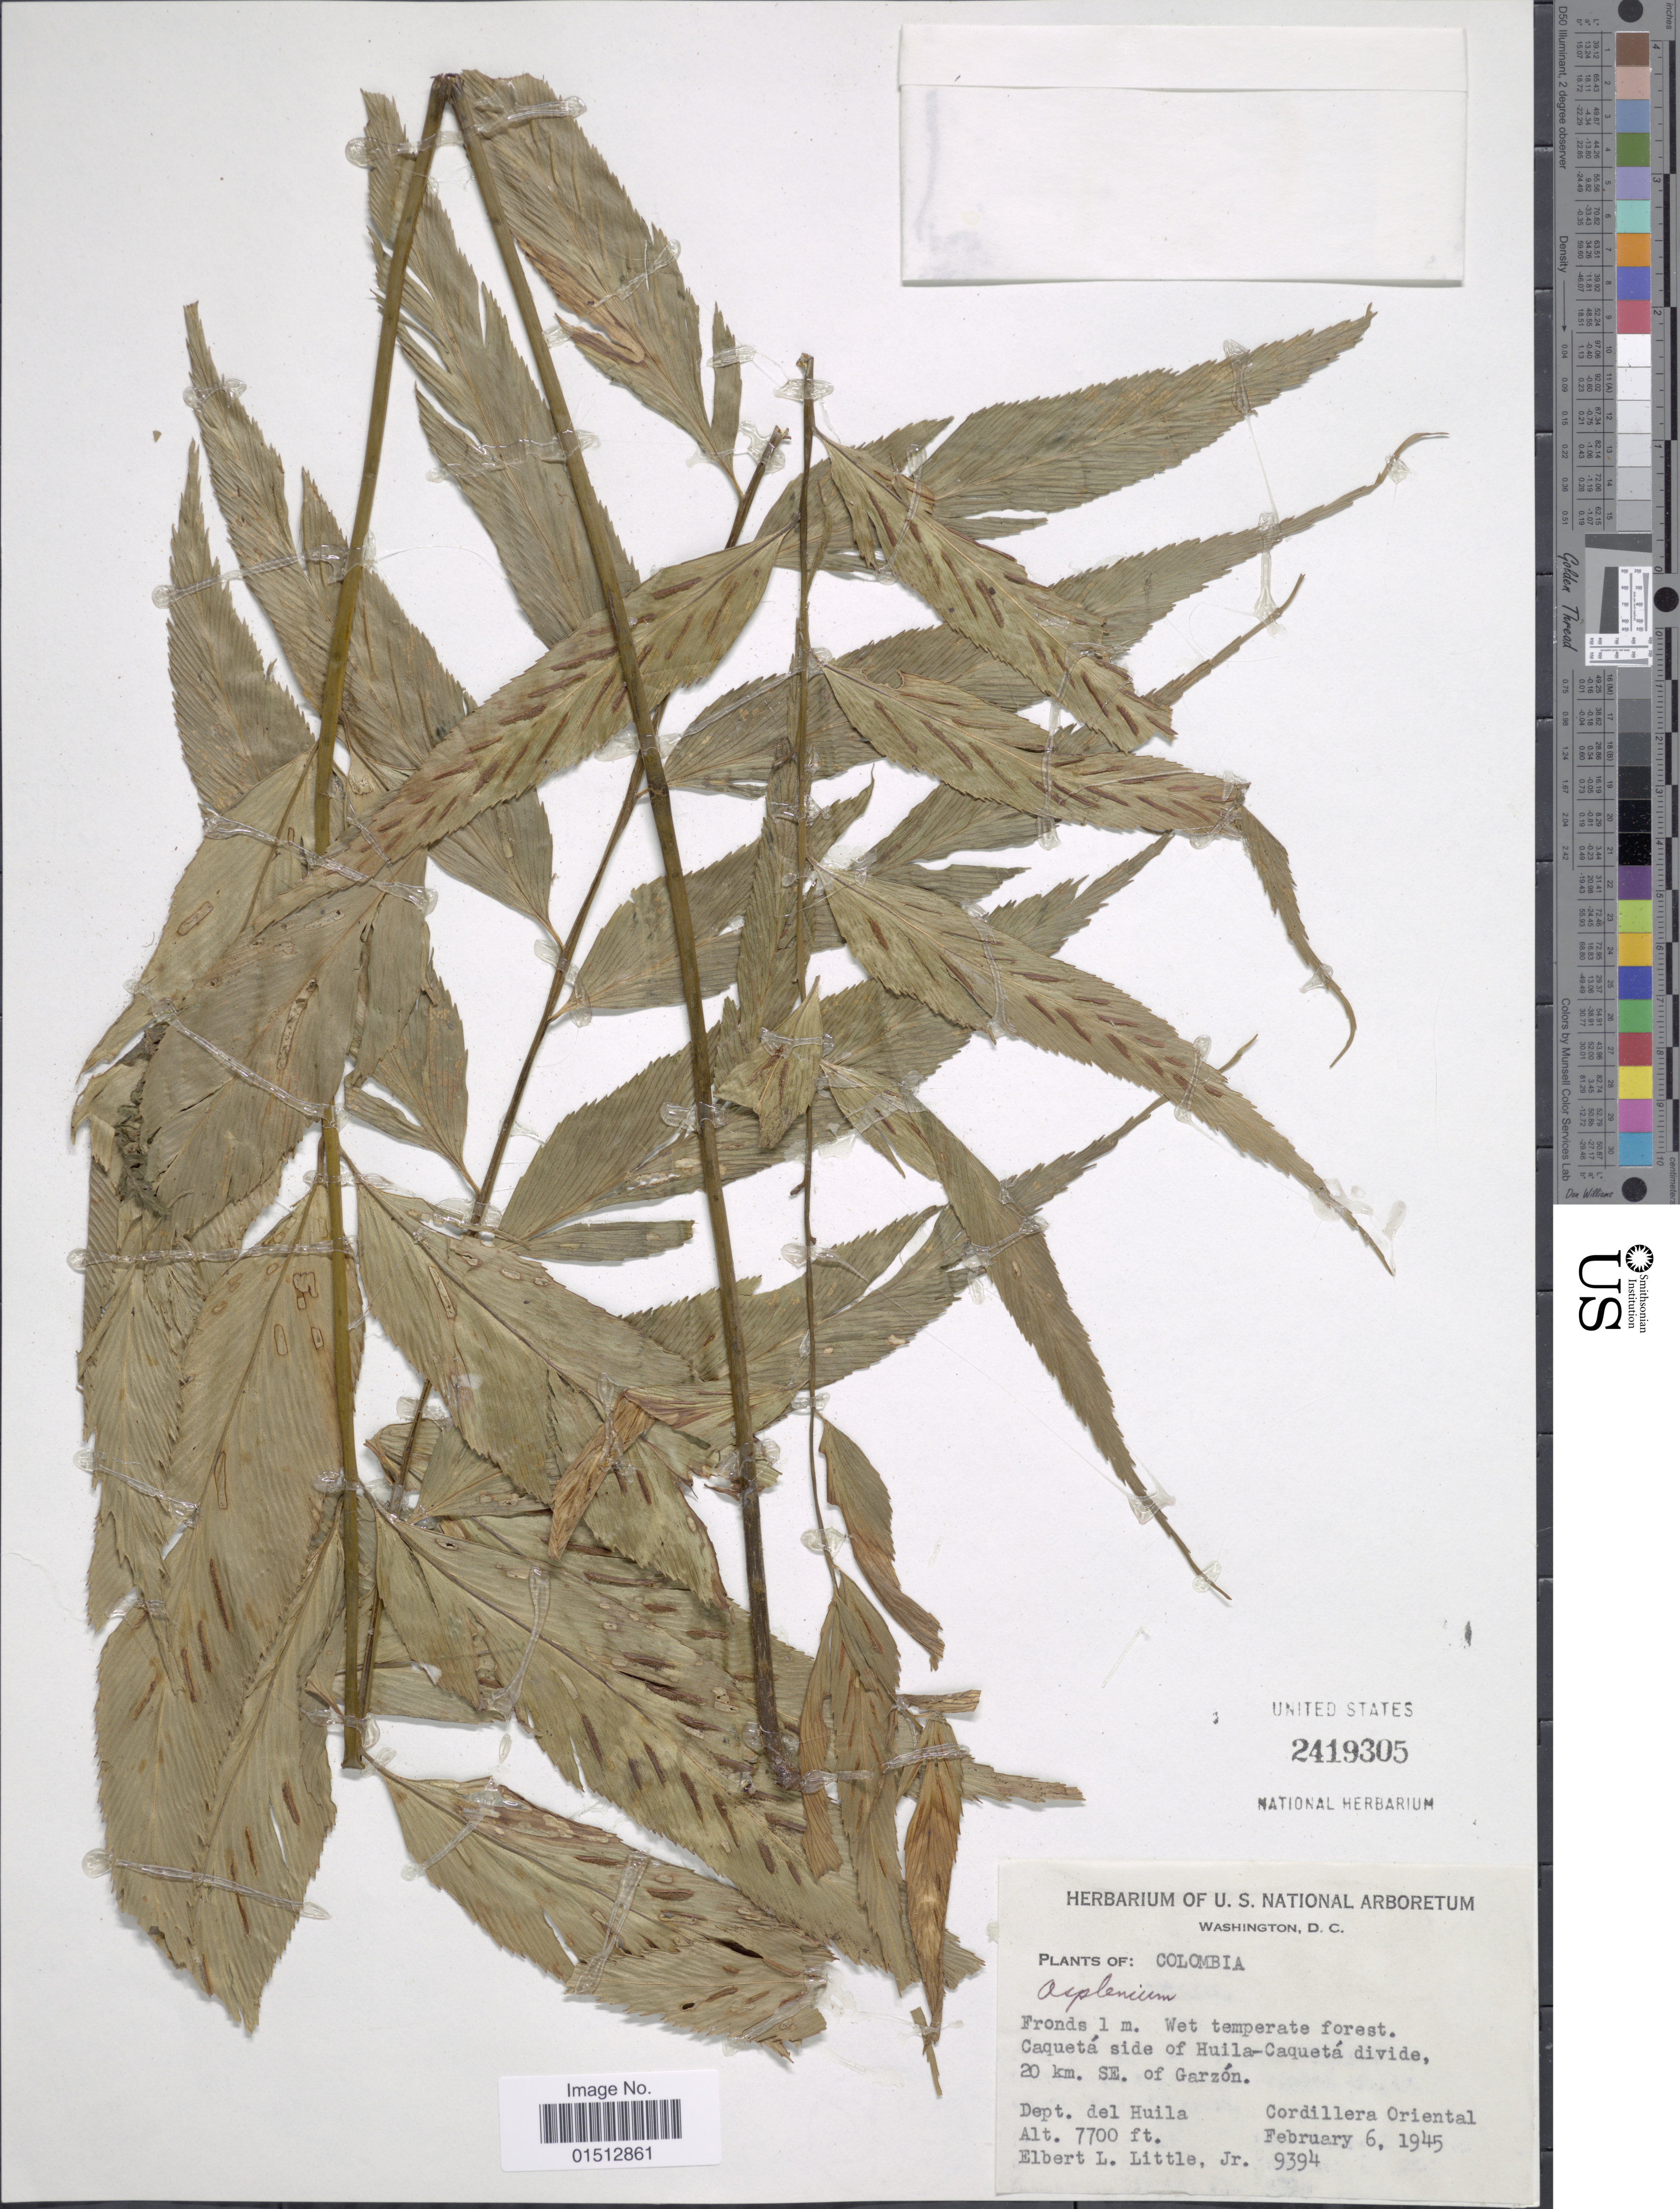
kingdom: Plantae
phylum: Tracheophyta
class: Polypodiopsida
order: Polypodiales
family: Aspleniaceae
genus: Asplenium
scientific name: Asplenium serra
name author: Langsd. & Fisch.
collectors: E. L. Little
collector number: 9394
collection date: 1945-02-06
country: Colombia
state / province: Huila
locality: Colombia, Caqueta side of Huila-Caqueta divide 20 km. SE. of Garzon. Dept. del Huila. Cordillera Oriental.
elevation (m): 2347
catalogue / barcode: US 2419305